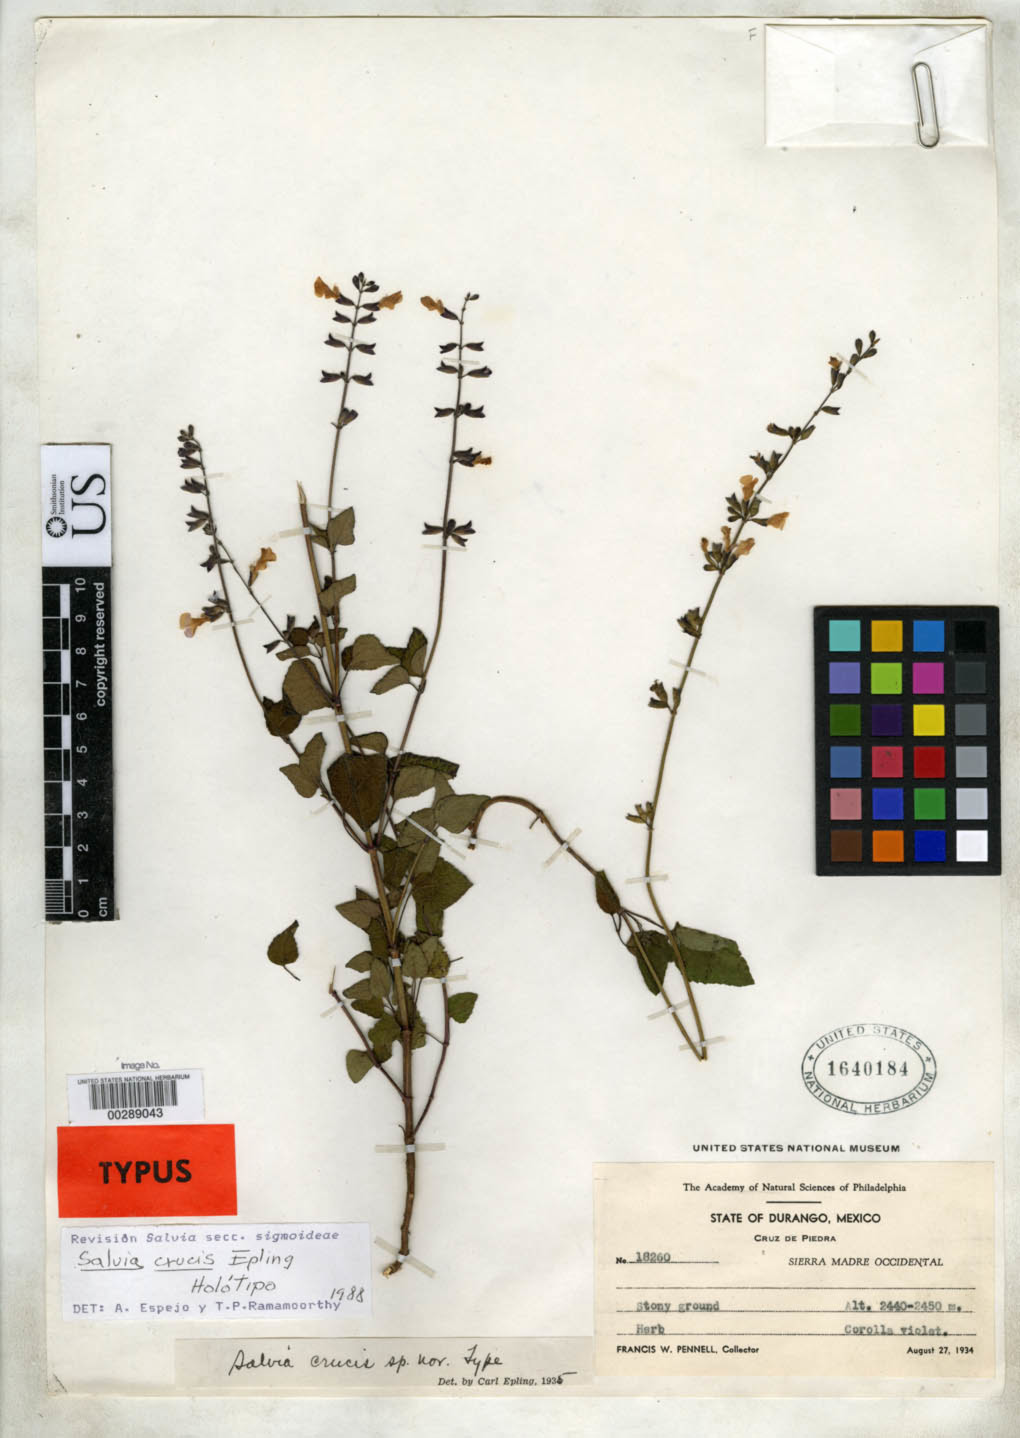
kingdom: Plantae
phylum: Tracheophyta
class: Magnoliopsida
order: Lamiales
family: Lamiaceae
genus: Salvia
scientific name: Salvia crucis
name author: Epling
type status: Holotype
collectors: F. W. Pennell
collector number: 18260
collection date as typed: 27 Aug 1934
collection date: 1934-08-27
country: Mexico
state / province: Durango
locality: Cruz de Piedra, Sierra Madre Occidental.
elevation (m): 2440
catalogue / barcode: US 1640184